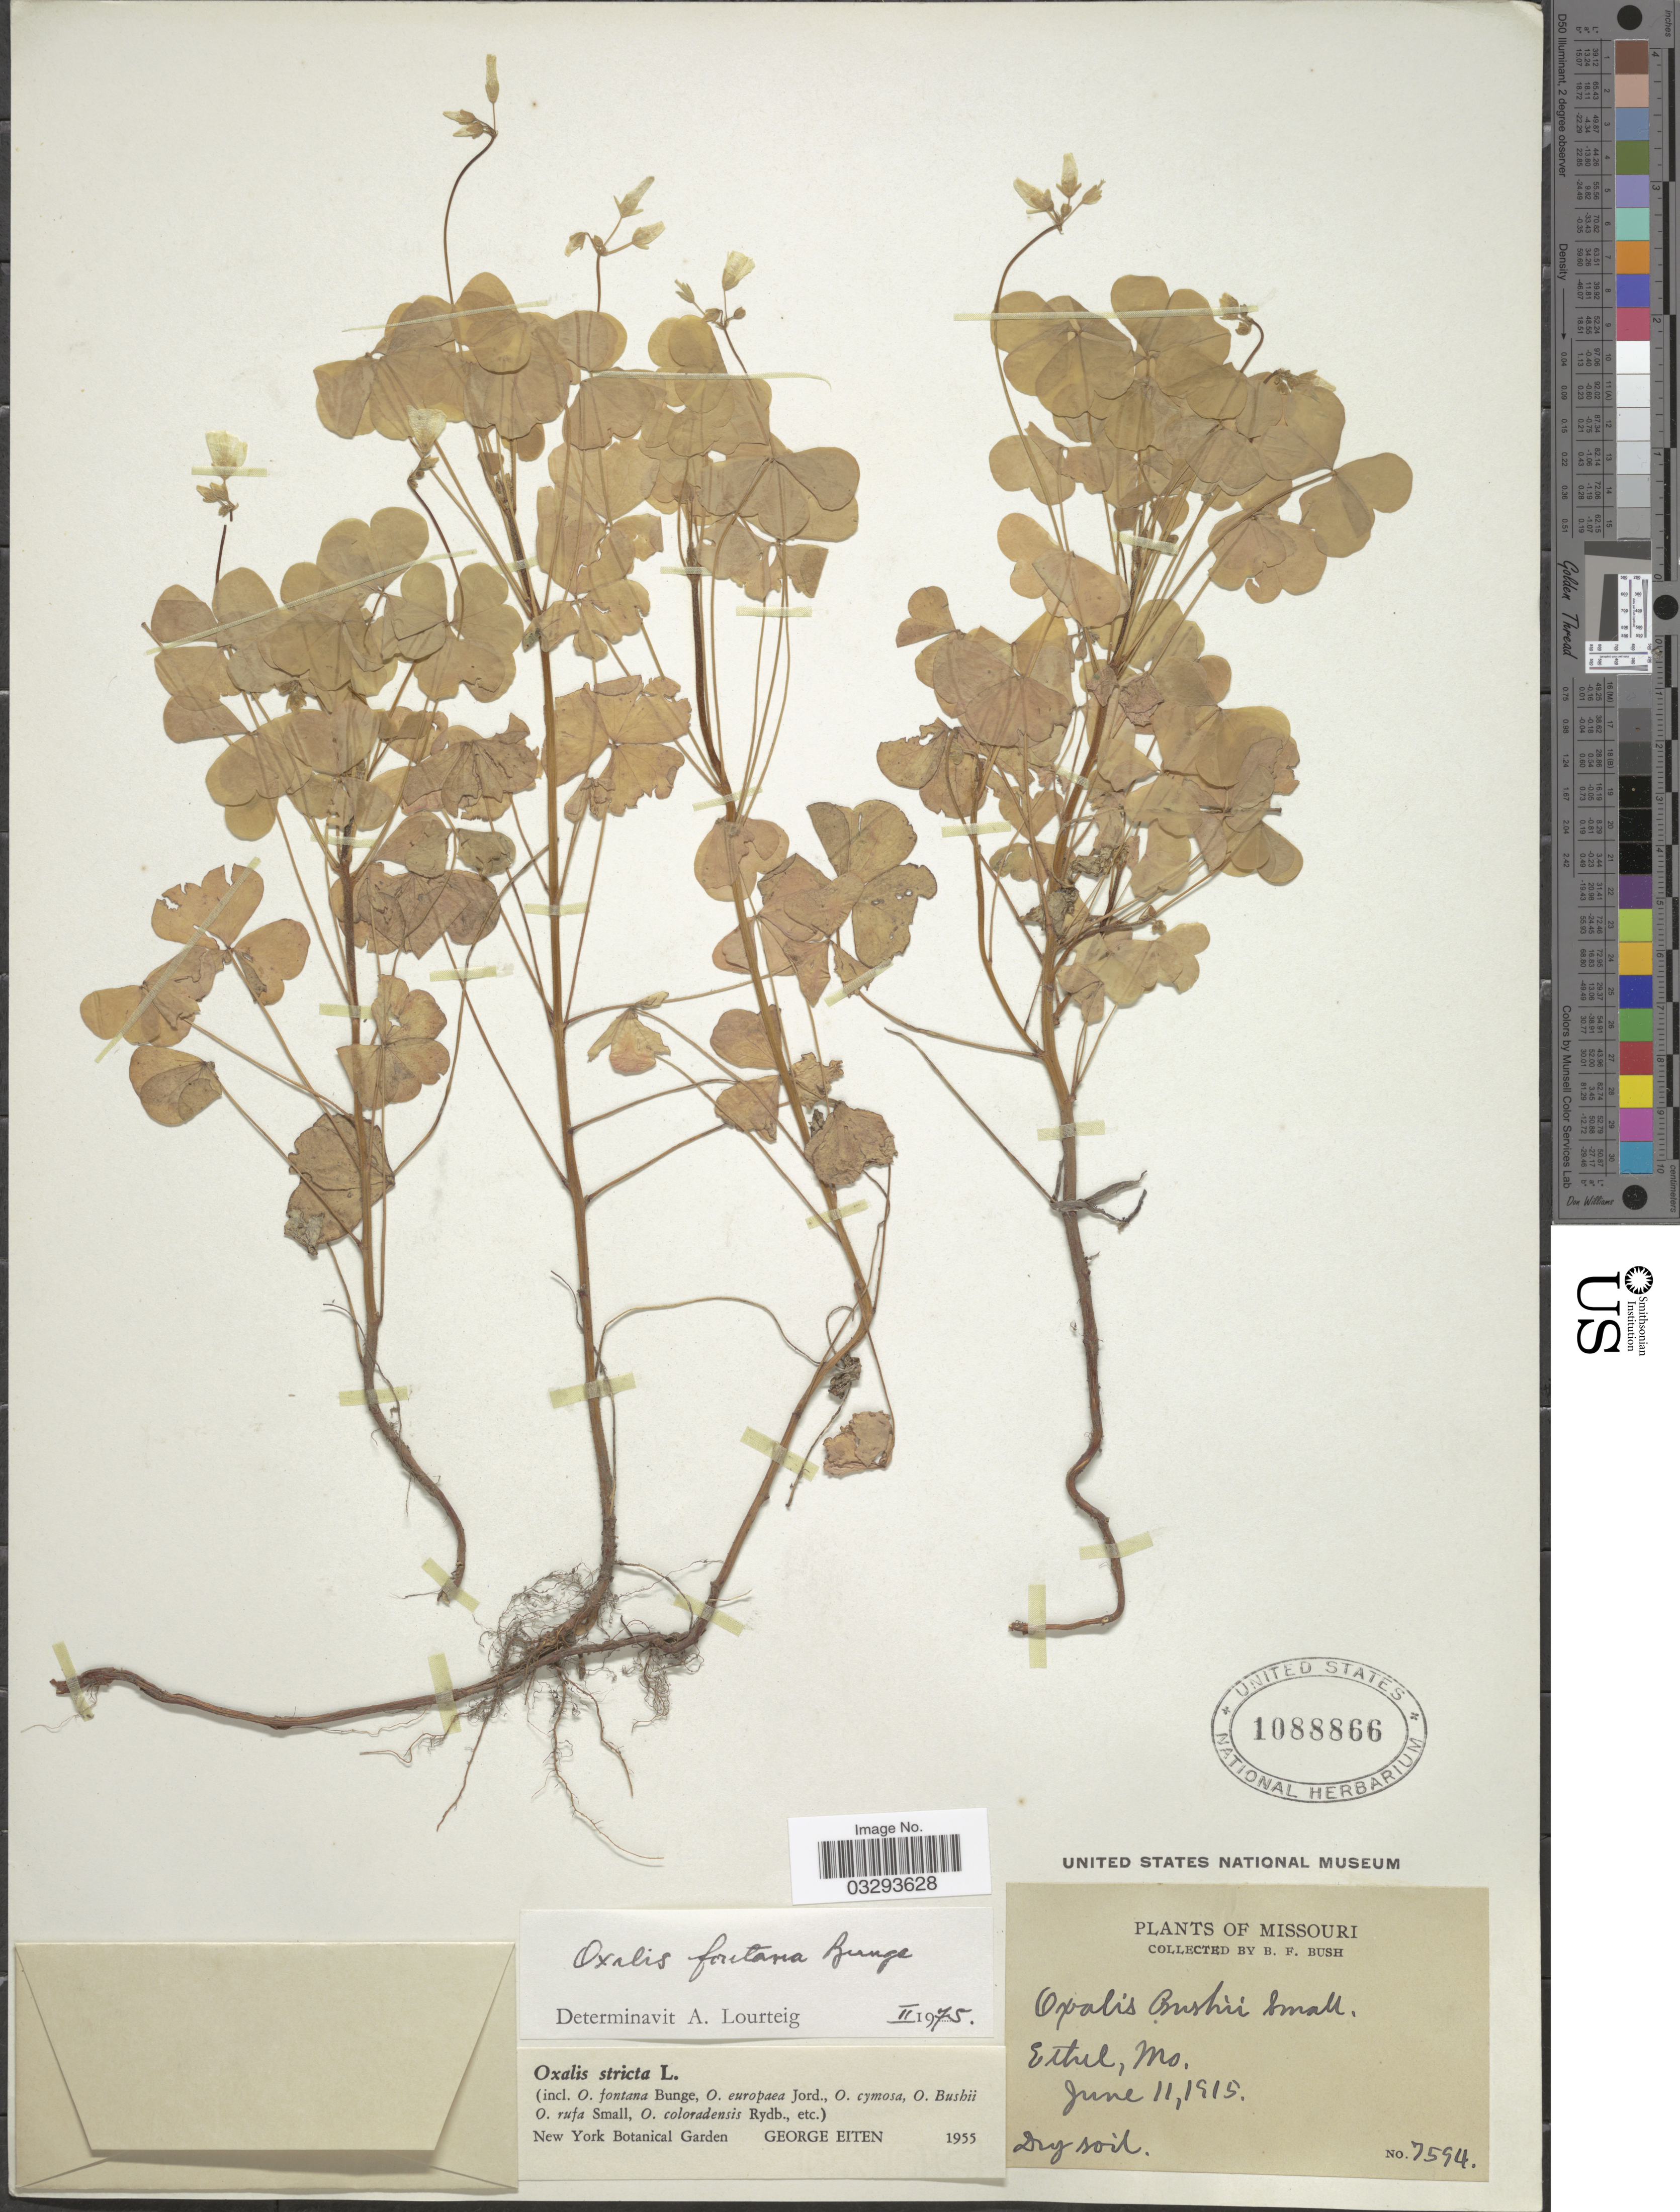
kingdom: Plantae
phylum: Tracheophyta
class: Magnoliopsida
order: Oxalidales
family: Oxalidaceae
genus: Oxalis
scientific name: Oxalis fontana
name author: Bunge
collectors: B. F. Bush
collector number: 7594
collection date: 1915-06-11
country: United States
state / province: Missouri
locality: Ethel.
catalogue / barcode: US 1088866